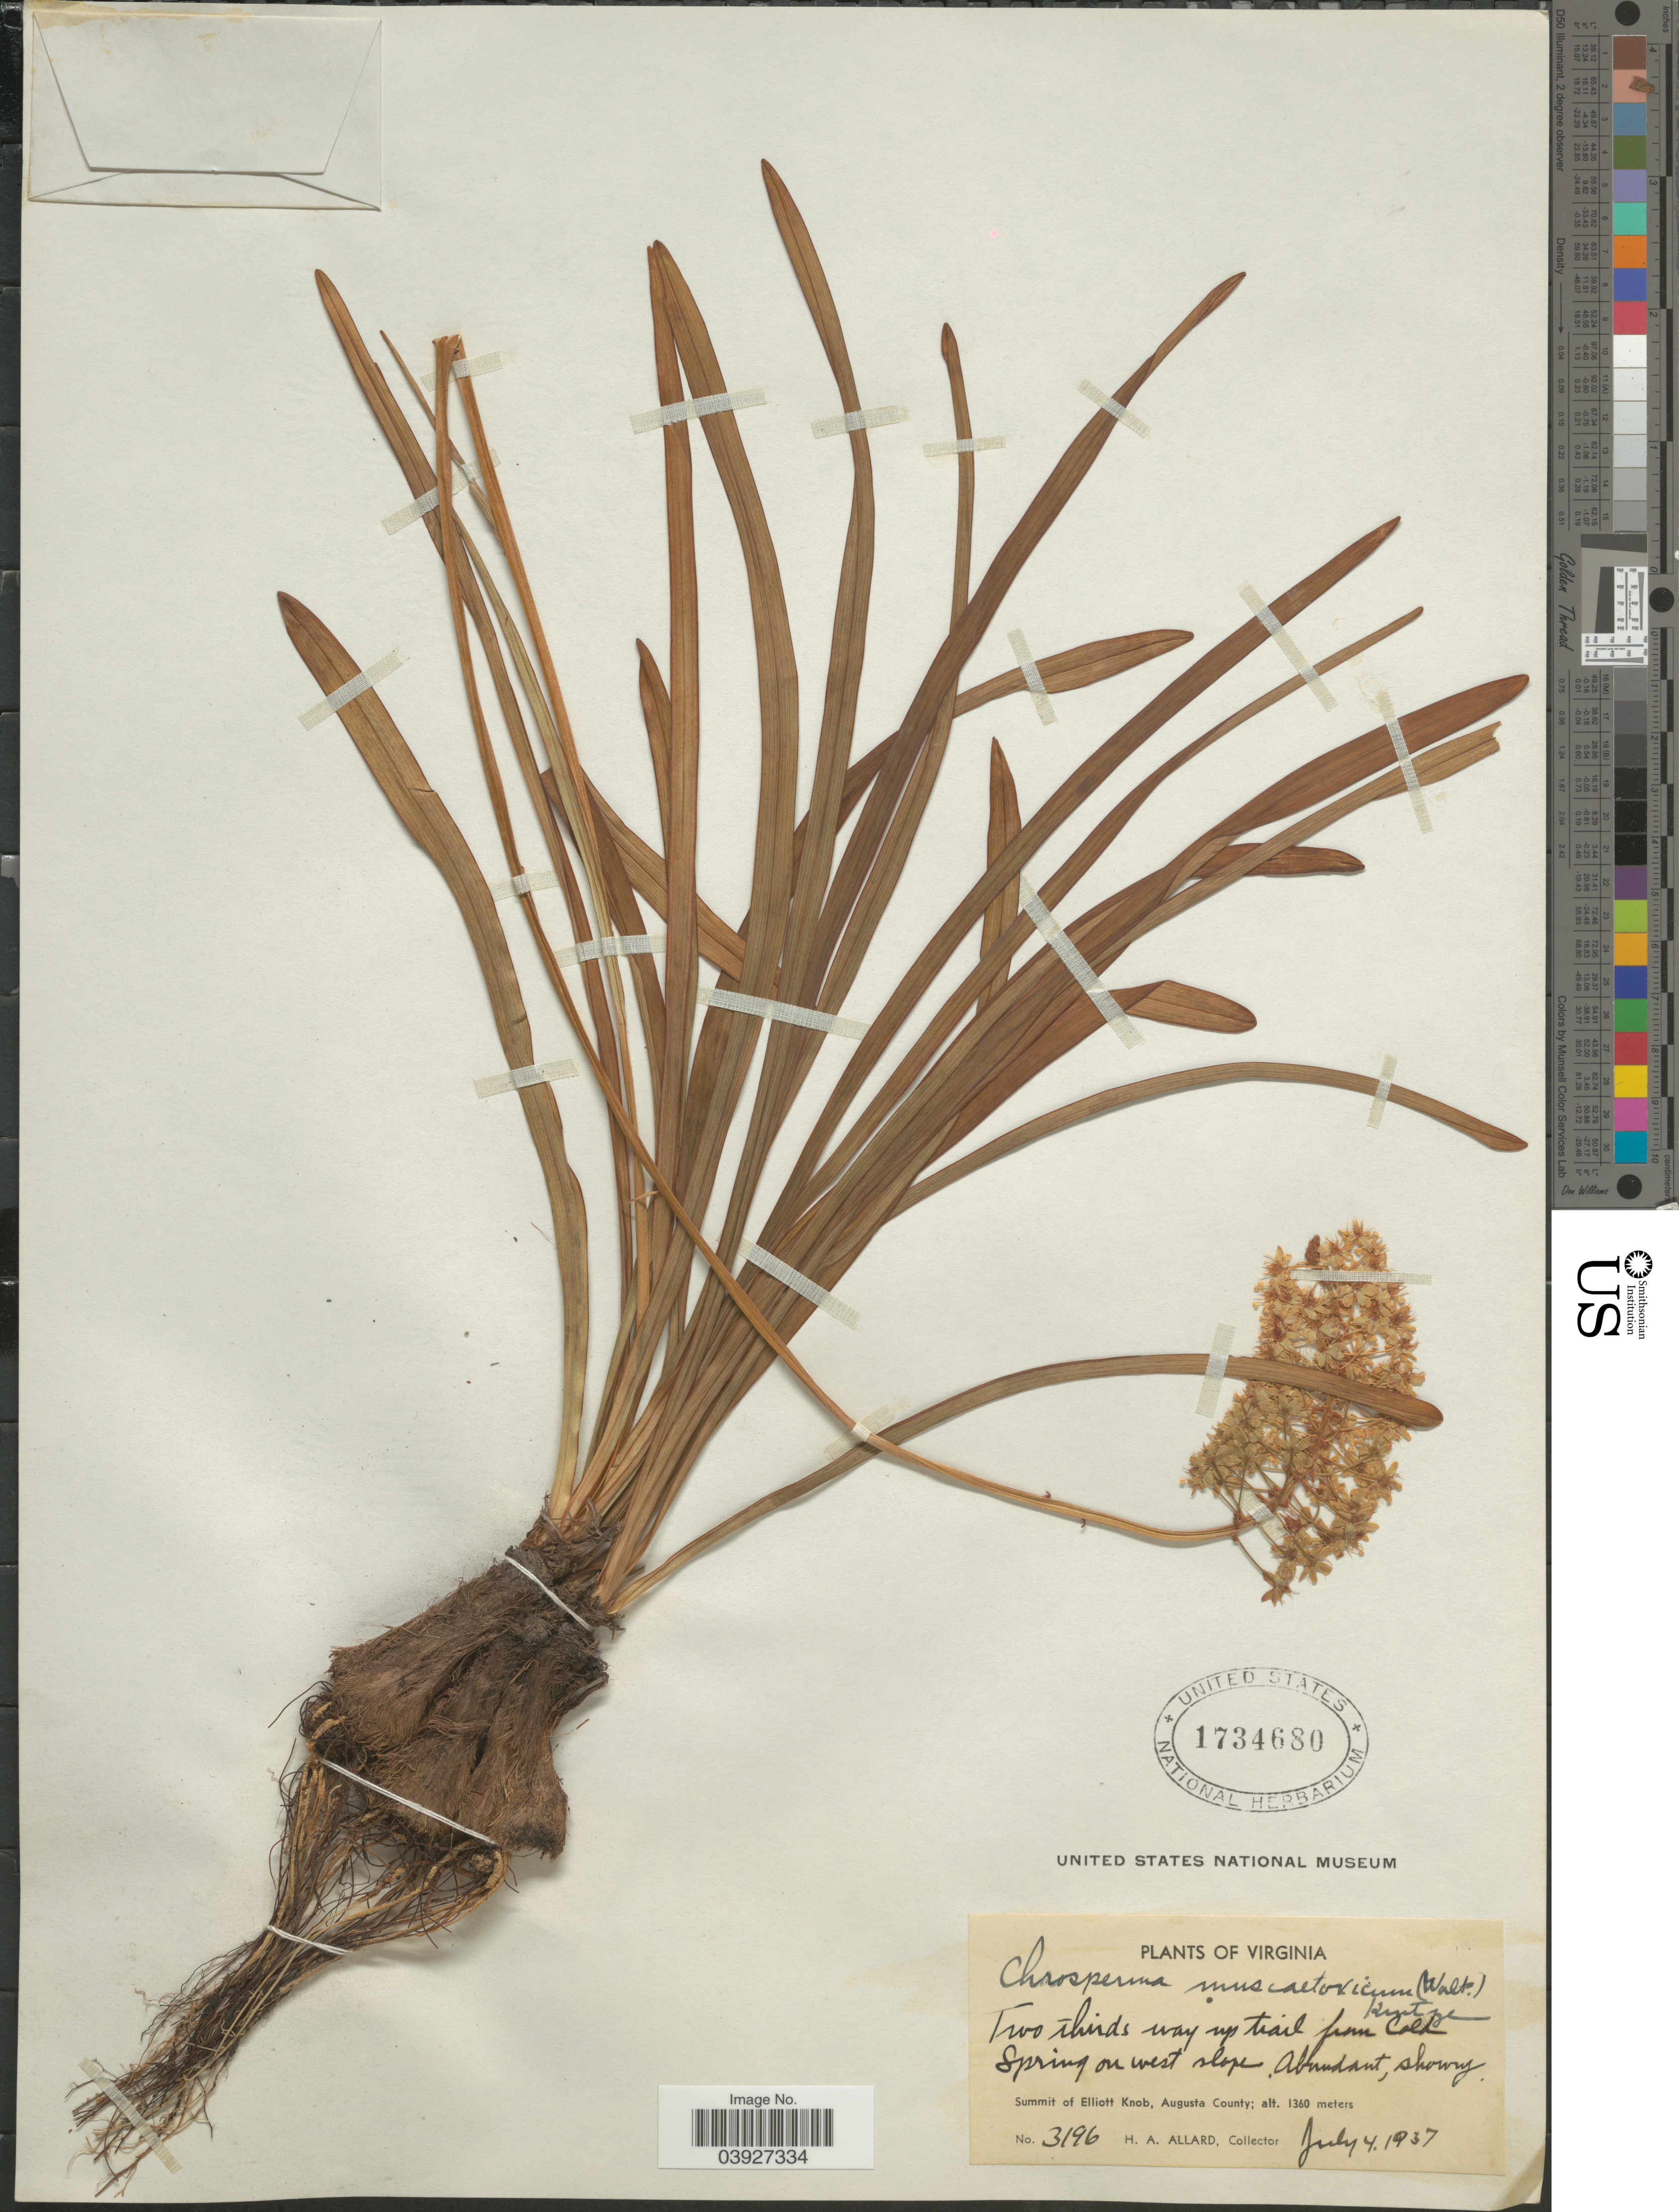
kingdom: Plantae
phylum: Tracheophyta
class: Liliopsida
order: Liliales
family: Melanthiaceae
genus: Amianthium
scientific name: Amianthium muscitoxicum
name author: (Walter) A. Gray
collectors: H. A. Allard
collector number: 3196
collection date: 1937-07-04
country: United States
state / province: Virginia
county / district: Augusta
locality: Two thirds way up trail from Cold Spring on west slope. Summit of Elliott Knob, Augusta County.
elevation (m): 1360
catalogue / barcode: US 1734680